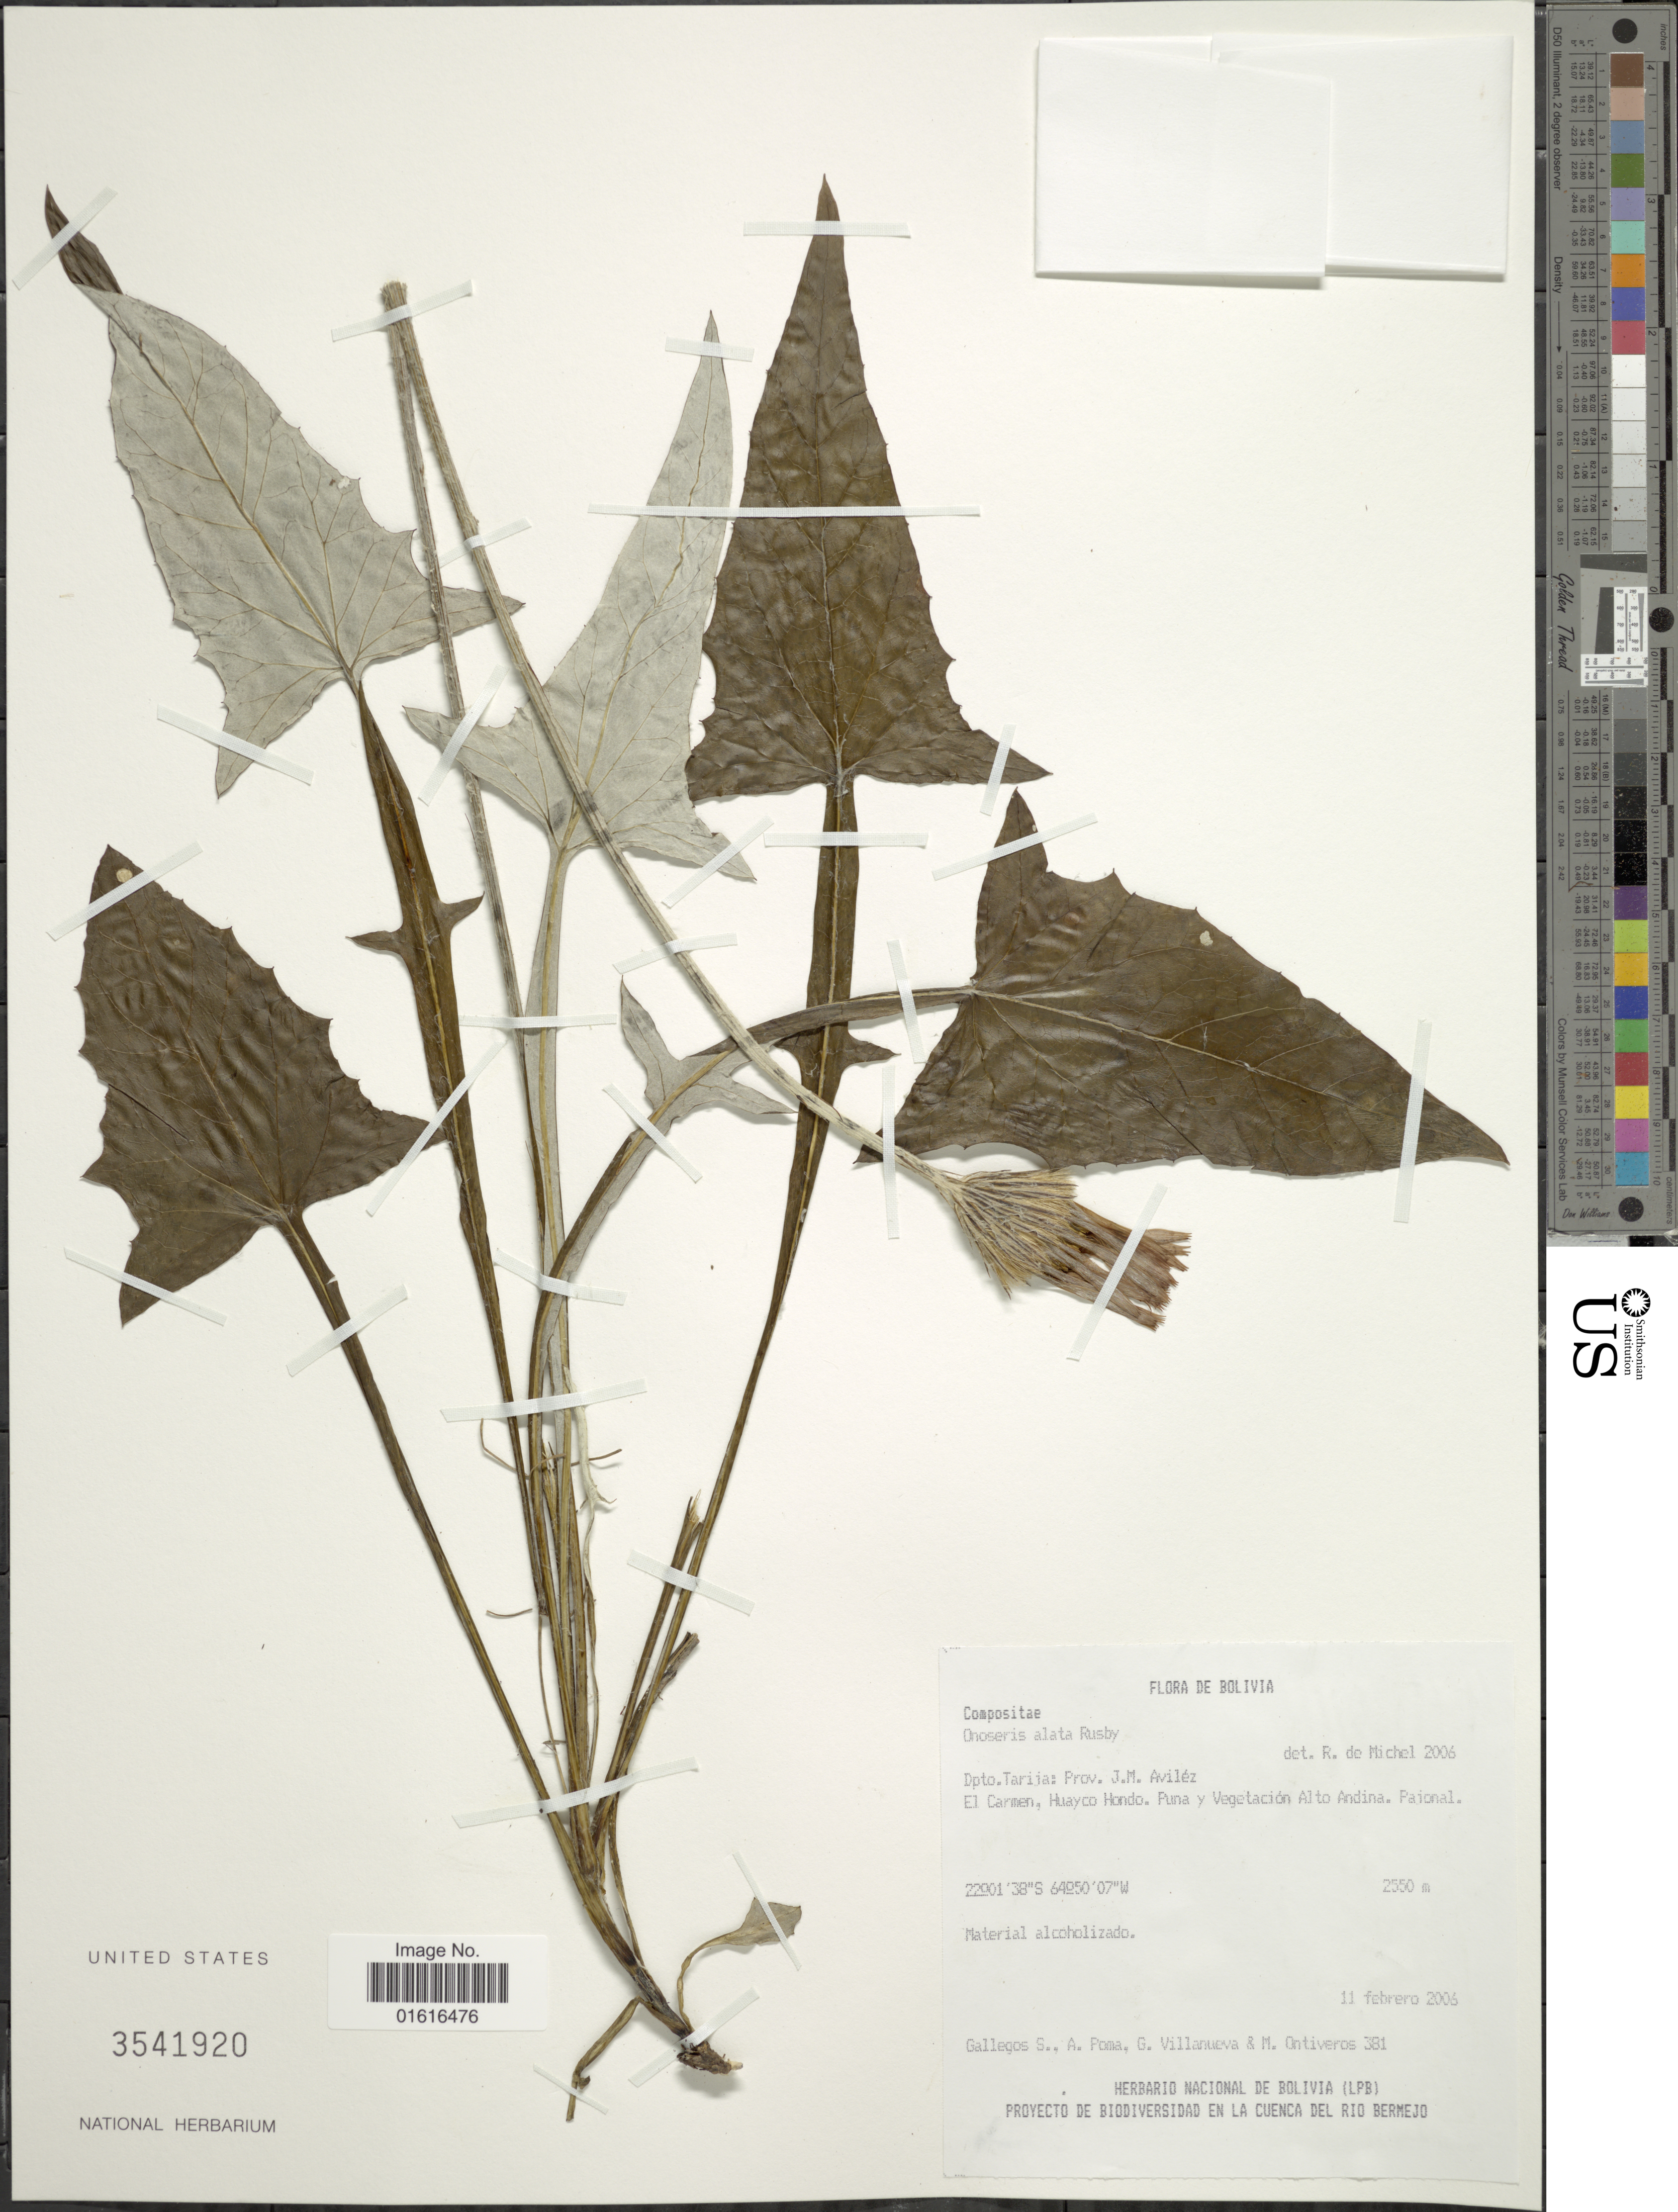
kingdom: Plantae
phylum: Tracheophyta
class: Magnoliopsida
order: Asterales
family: Asteraceae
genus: Onoseris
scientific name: Onoseris alata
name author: Rusby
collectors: S. Gallegos, A. Poma, G. Villanueva & M. Ontiveros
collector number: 381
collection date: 2006-02-11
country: Bolivia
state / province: Tarija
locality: Prov. J. M. Avilez, El Carmen, Huayco Hondo. Puna y Vegetacion Alto Andina. Paional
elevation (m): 2550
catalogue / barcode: US 3541920